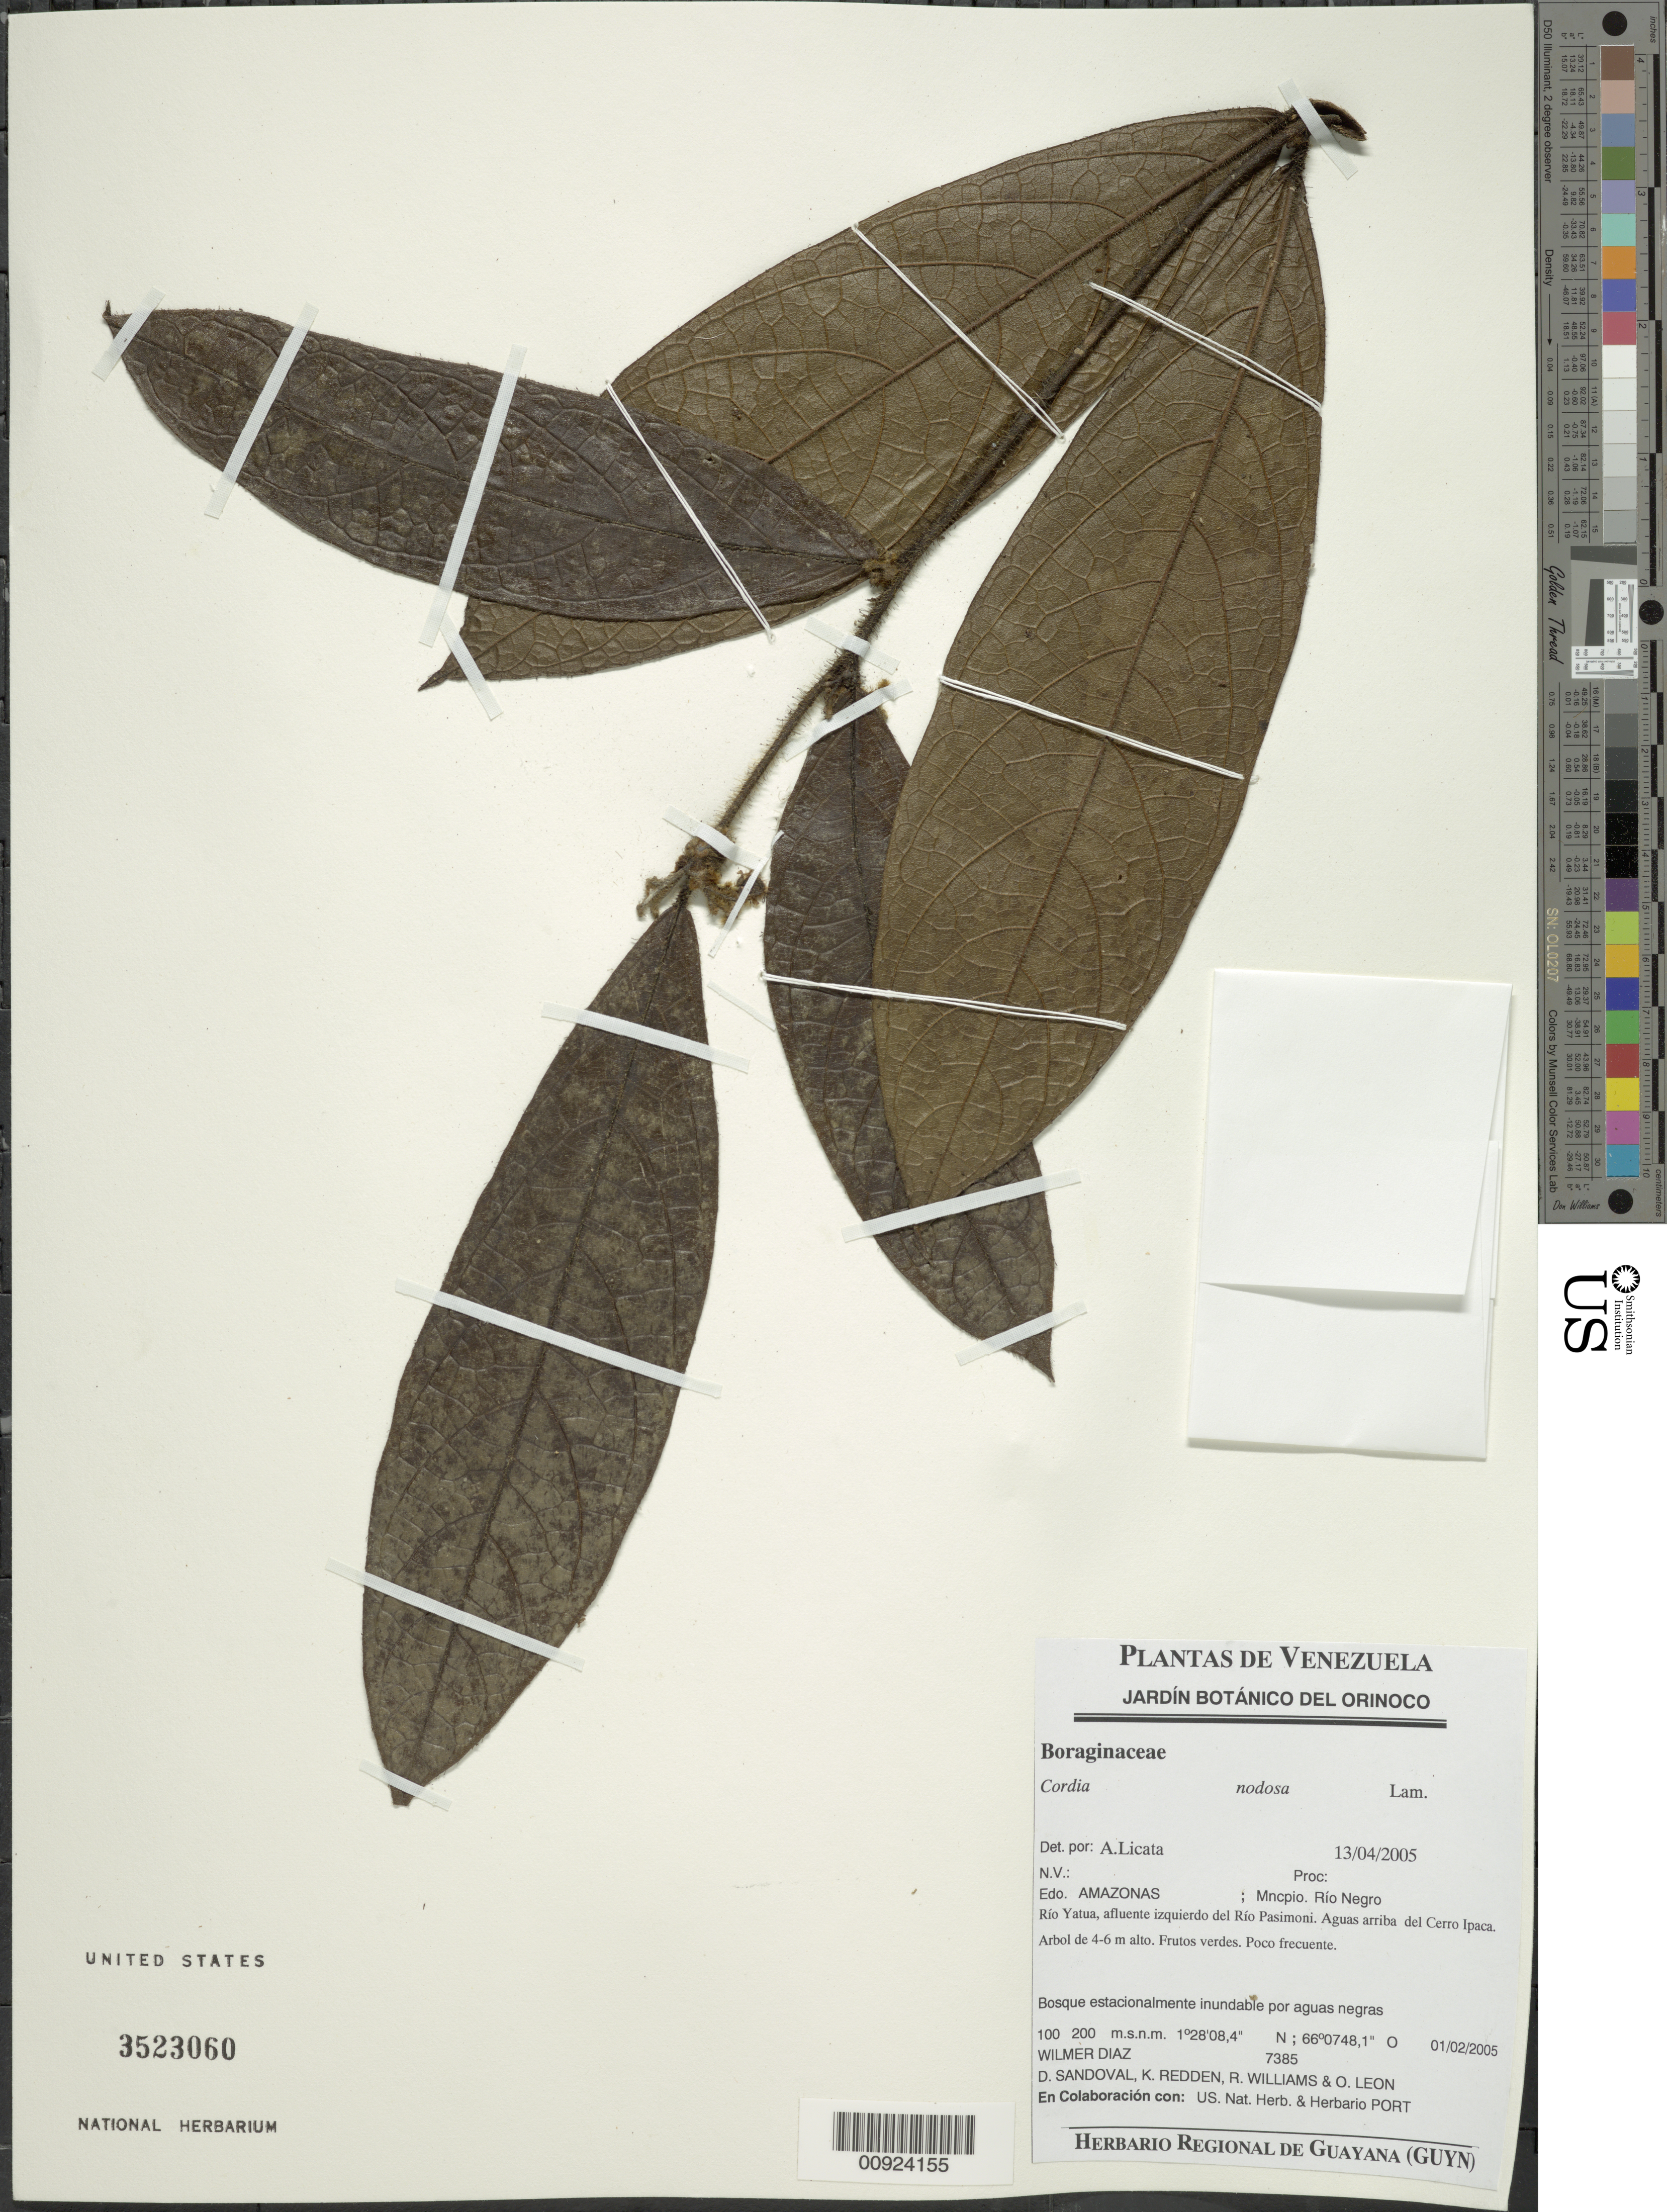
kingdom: Plantae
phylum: Tracheophyta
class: Magnoliopsida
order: Boraginales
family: Cordiaceae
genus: Cordia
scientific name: Cordia nodosa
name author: Lam.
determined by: Licata, A., (PORT), Univ. Nac. Exp. de los Llanos Ezequiel Zamora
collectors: W. Díaz P., D. Sandoval, K. M. Redden, R. Williams & O. León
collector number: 7385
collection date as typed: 1-Feb-05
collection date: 2005-02-01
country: Venezuela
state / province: Amazonas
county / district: Río Negro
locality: Río Yatua, afluente izquierdo del Río Pasimoni. Aguas arriba del Cerro Ipaca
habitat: Bosque estacionalmente inundable por aguas negras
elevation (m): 100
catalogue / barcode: US 3523060